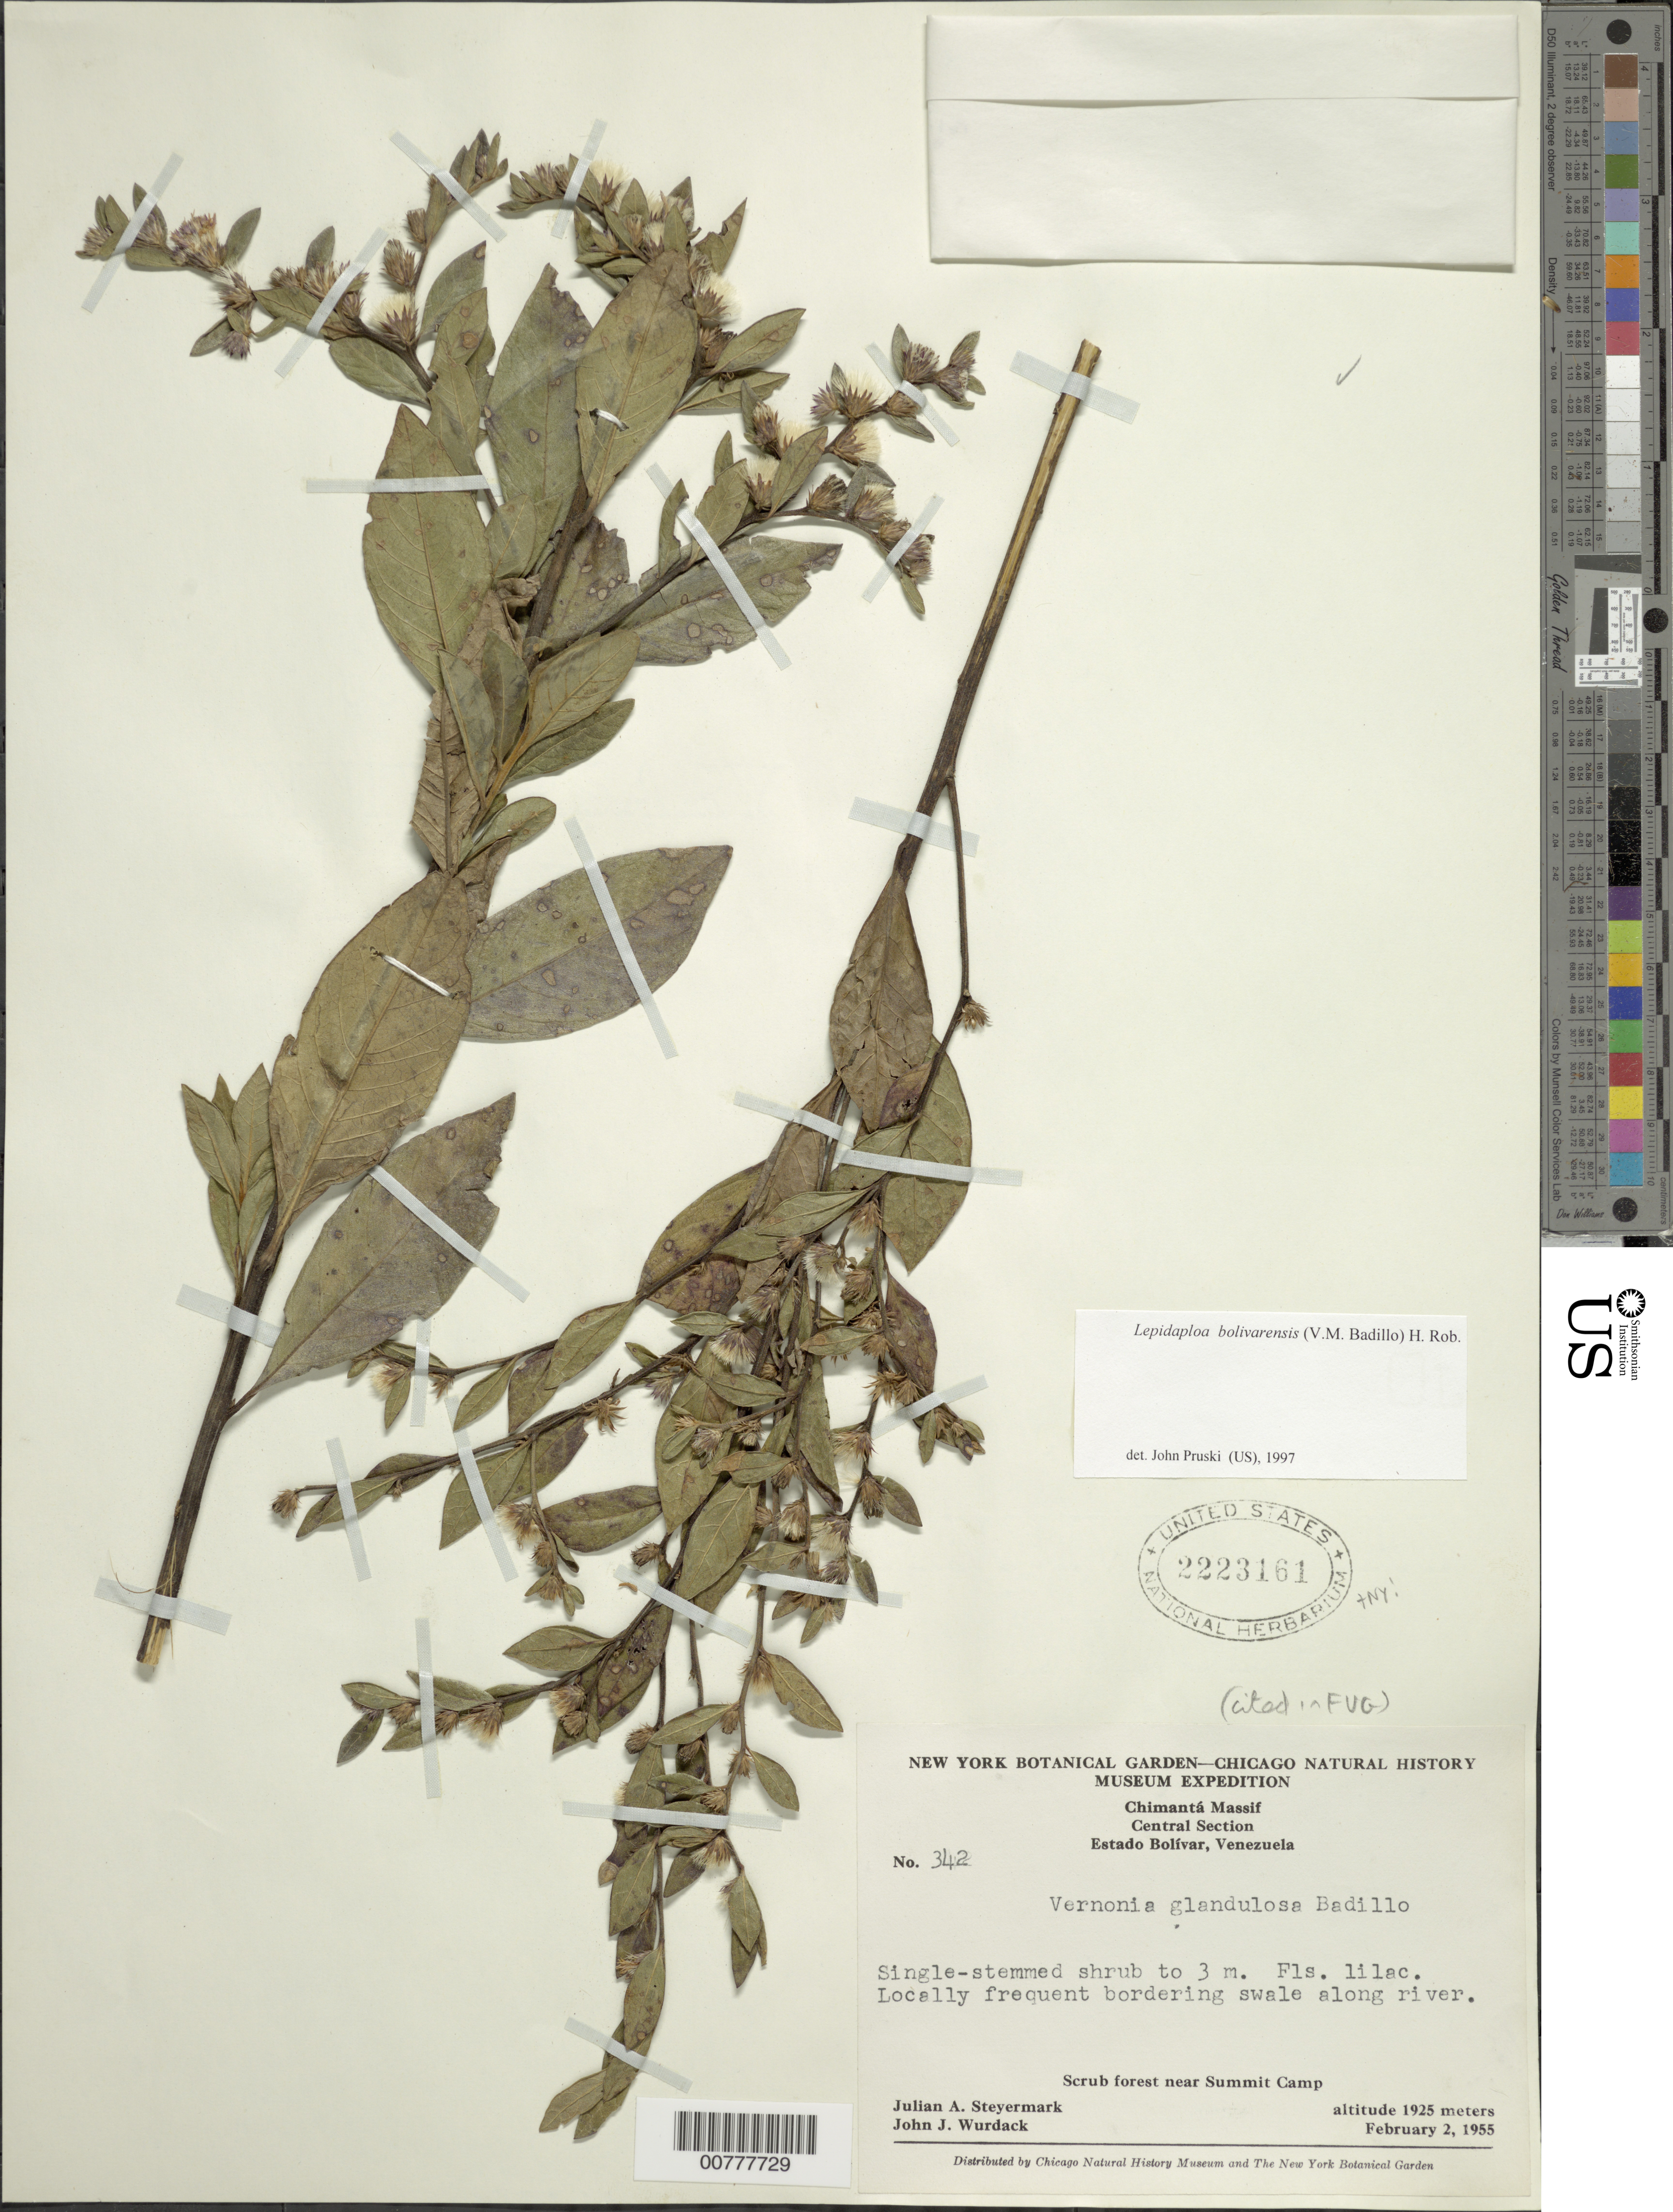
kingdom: Plantae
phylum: Tracheophyta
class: Magnoliopsida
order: Asterales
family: Asteraceae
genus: Lepidaploa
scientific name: Lepidaploa bolivarensis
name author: (V.M. Badillo) H. Rob.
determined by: Pruski, J. F.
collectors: J. Steyermark & J. J. Wurdack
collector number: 55 342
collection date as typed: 2-Feb-55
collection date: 1955-02-02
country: Venezuela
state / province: Bolívar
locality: Chimantá Massif, Central Section, Summit Camp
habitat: Scrub forest; bordering swale along river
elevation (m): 1925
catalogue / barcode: US 2223161